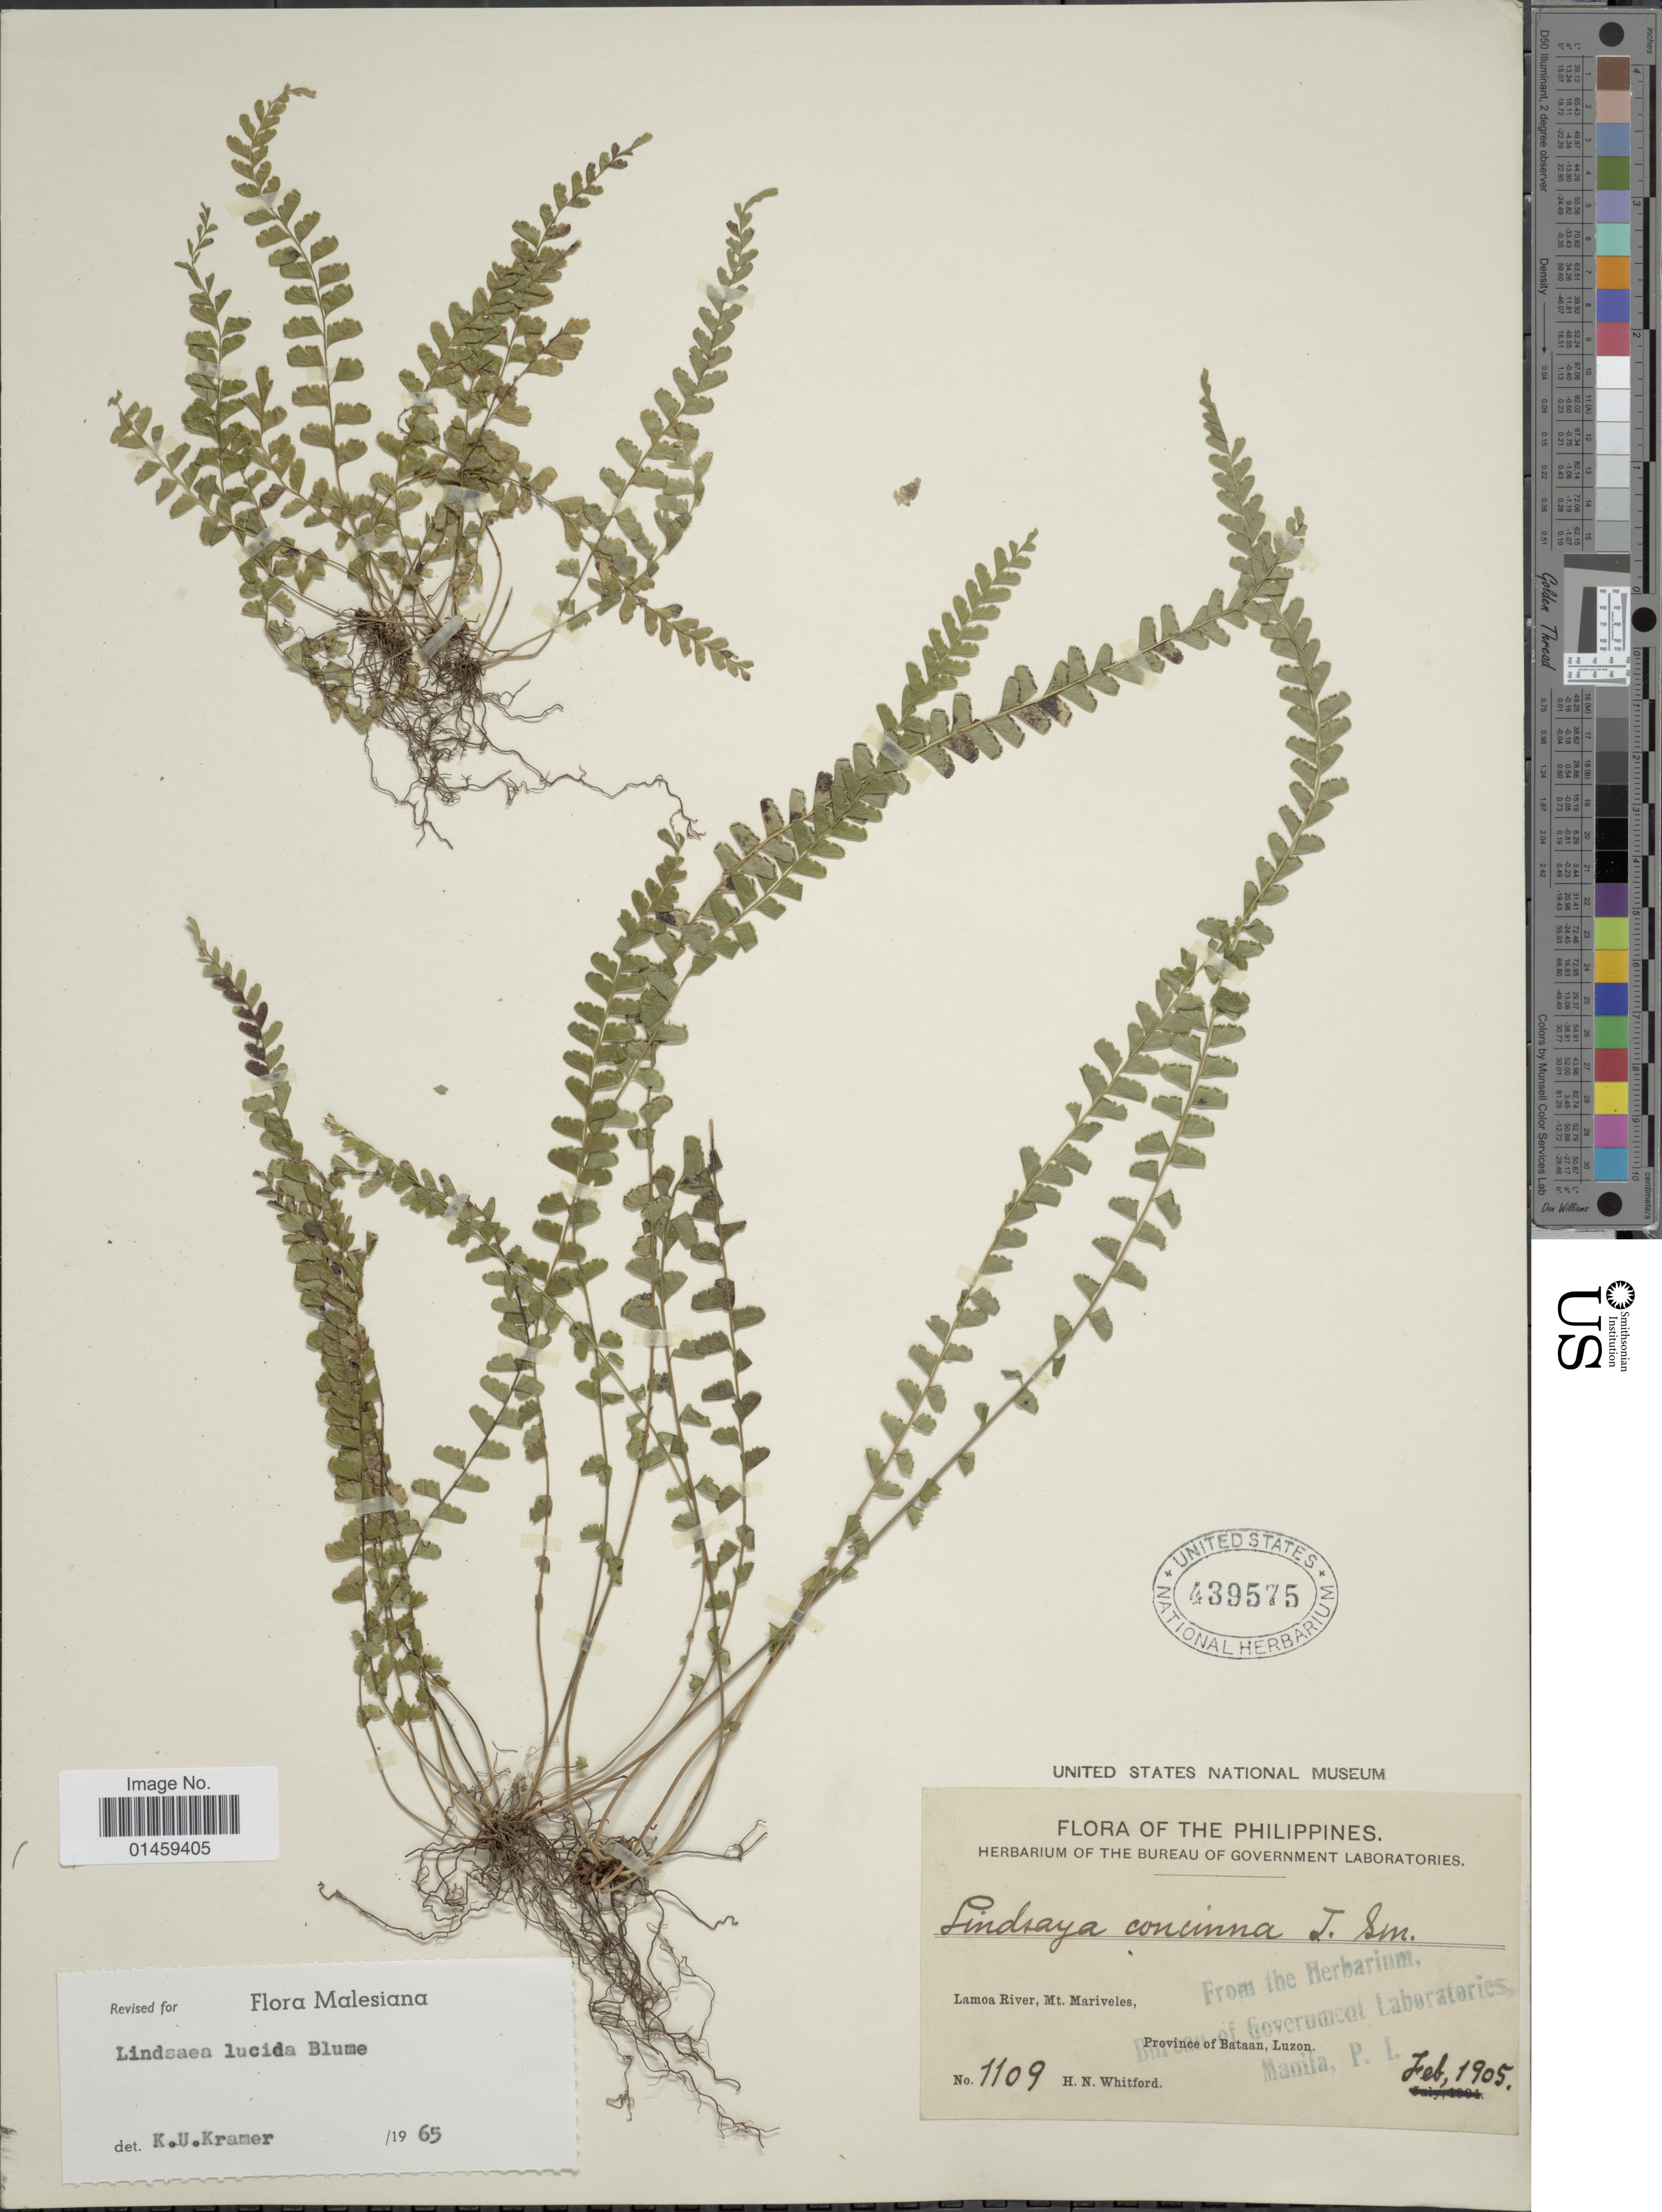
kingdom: Plantae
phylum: Tracheophyta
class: Polypodiopsida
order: Polypodiales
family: Lindsaeaceae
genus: Lindsaea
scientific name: Lindsaea lucida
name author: Blume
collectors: H. N. Whitford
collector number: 1109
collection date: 1905-02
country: Philippines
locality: Lamoa River, Mt. Mariveles, Province of Bataan, Luzon.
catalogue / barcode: US 439575